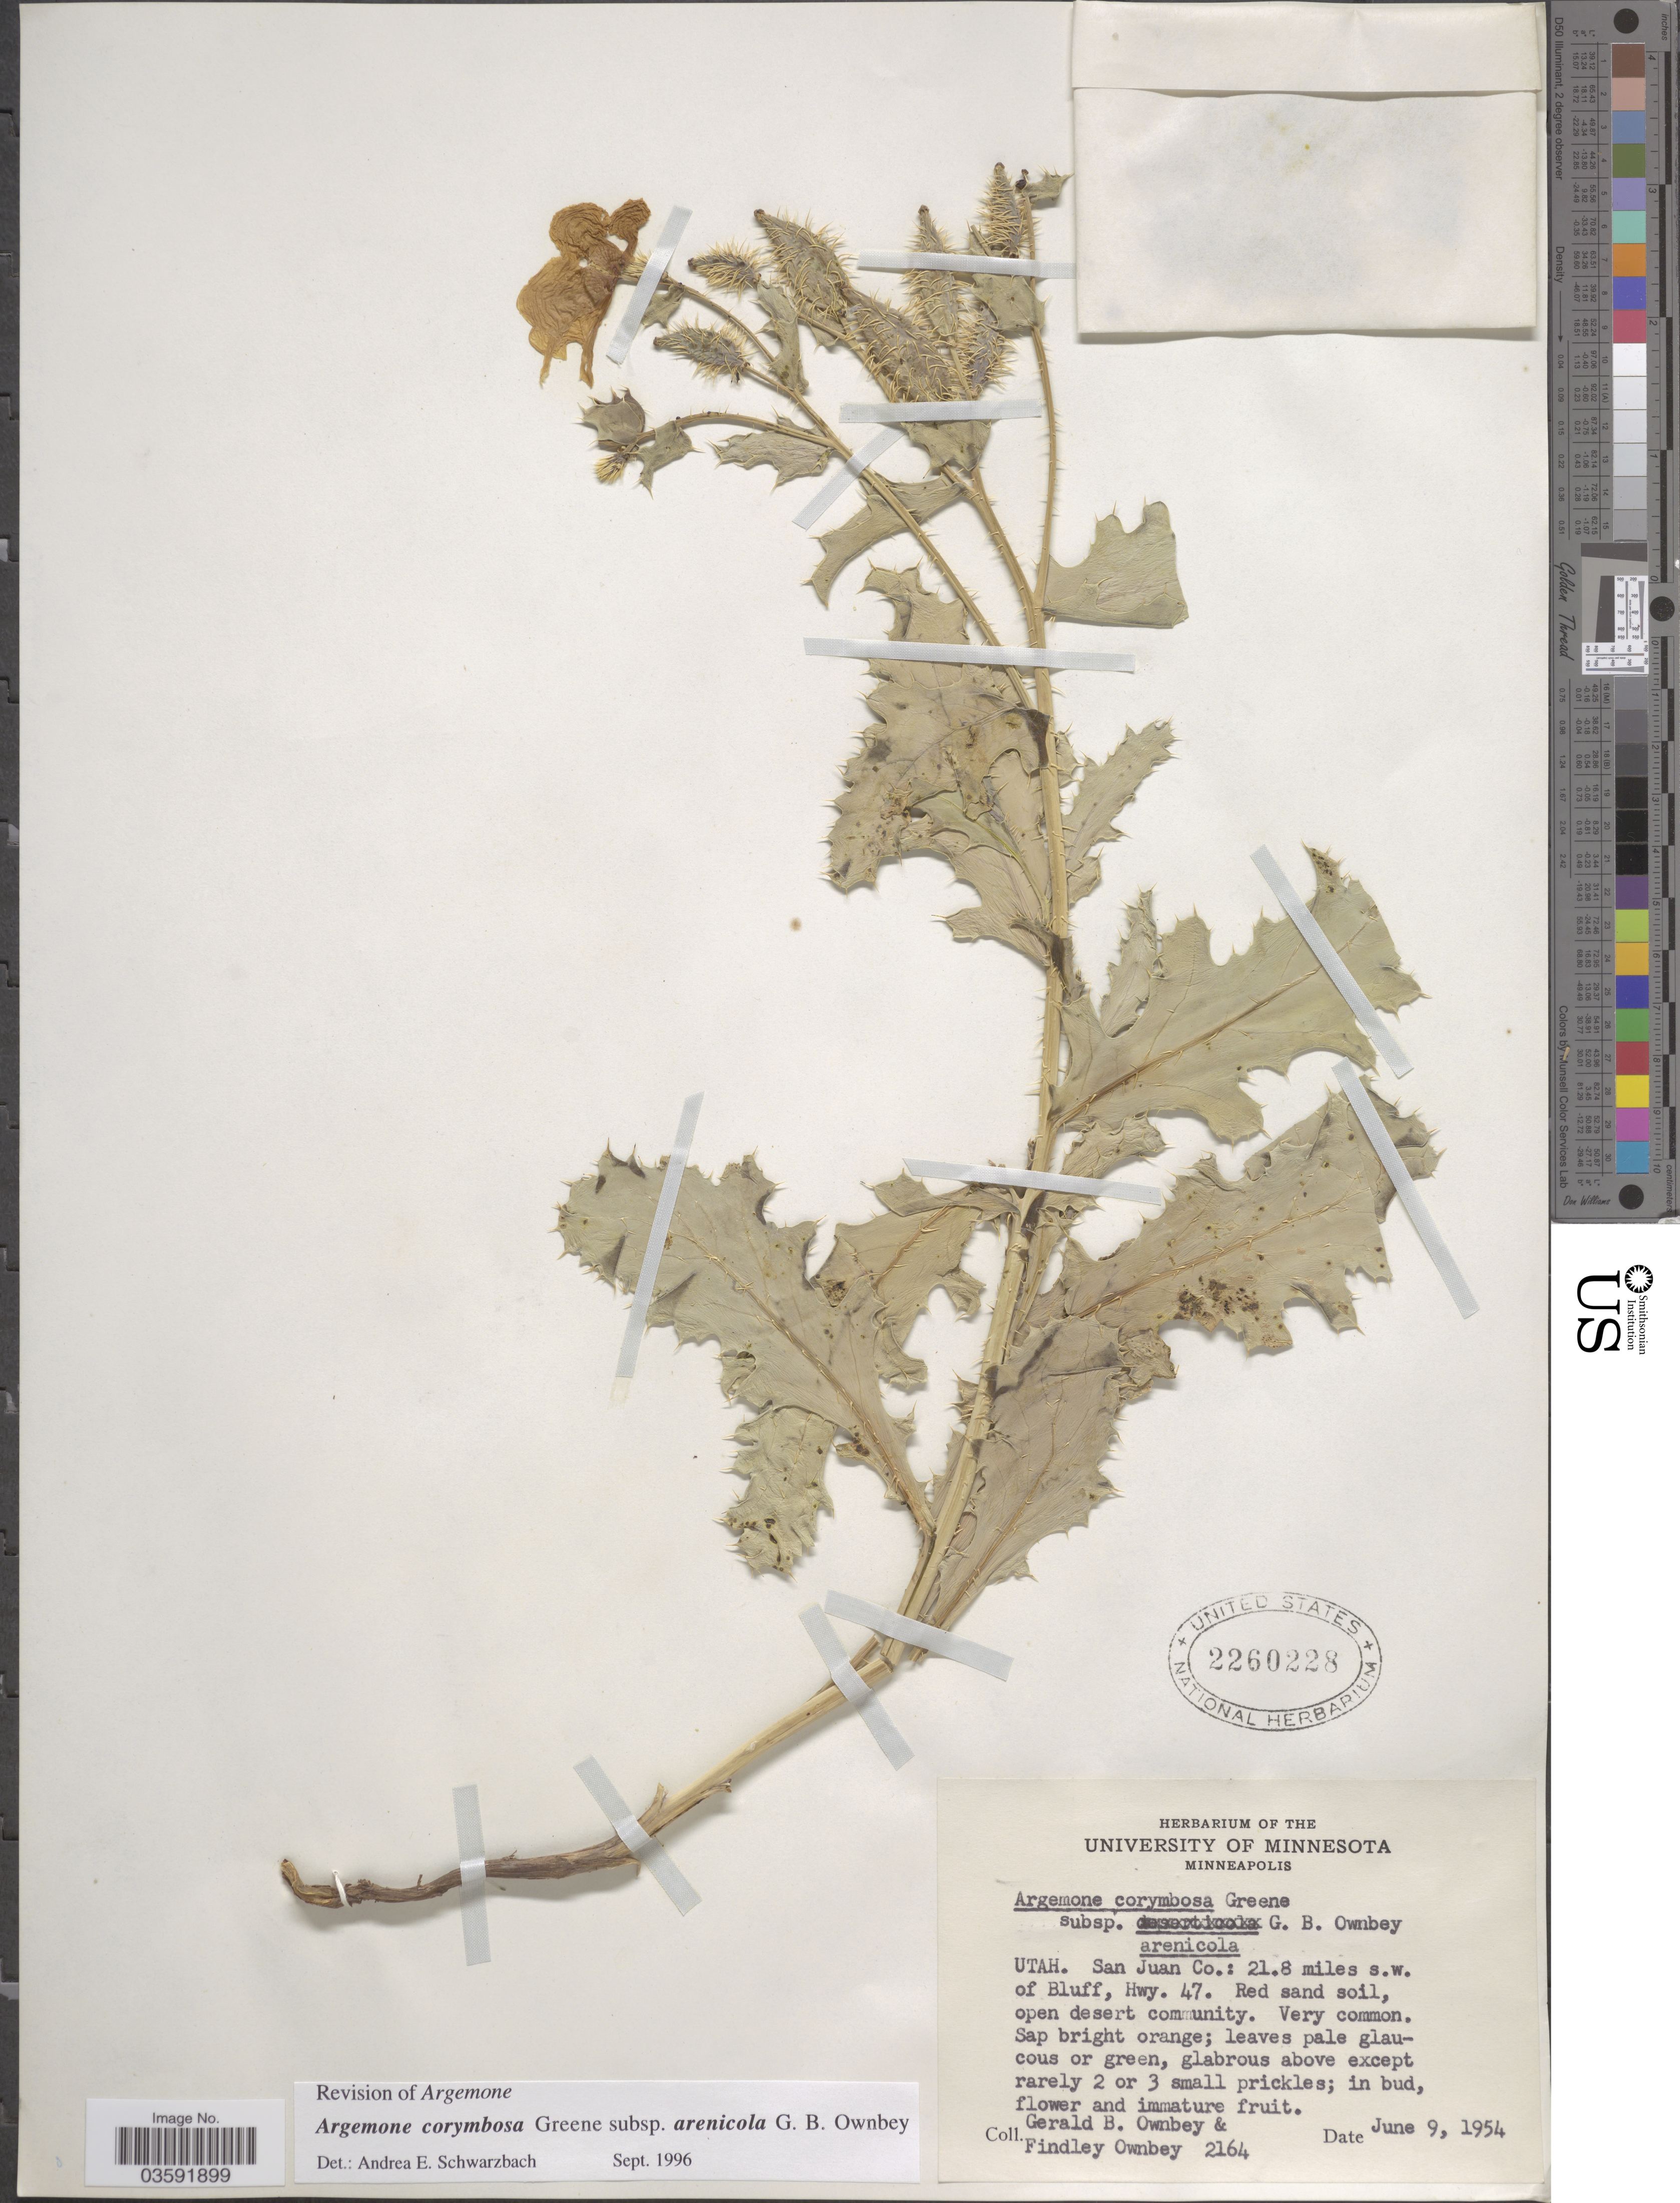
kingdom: Plantae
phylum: Tracheophyta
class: Magnoliopsida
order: Ranunculales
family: Papaveraceae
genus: Argemone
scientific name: Argemone corymbosa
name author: Greene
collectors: G. B. Ownbey & F. Ownbey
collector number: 2164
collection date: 1954-06-09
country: United States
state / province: Utah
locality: San Juan Co.: 21.8 miles s.w. of Bluff, Hwy. 47.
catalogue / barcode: US 2260228